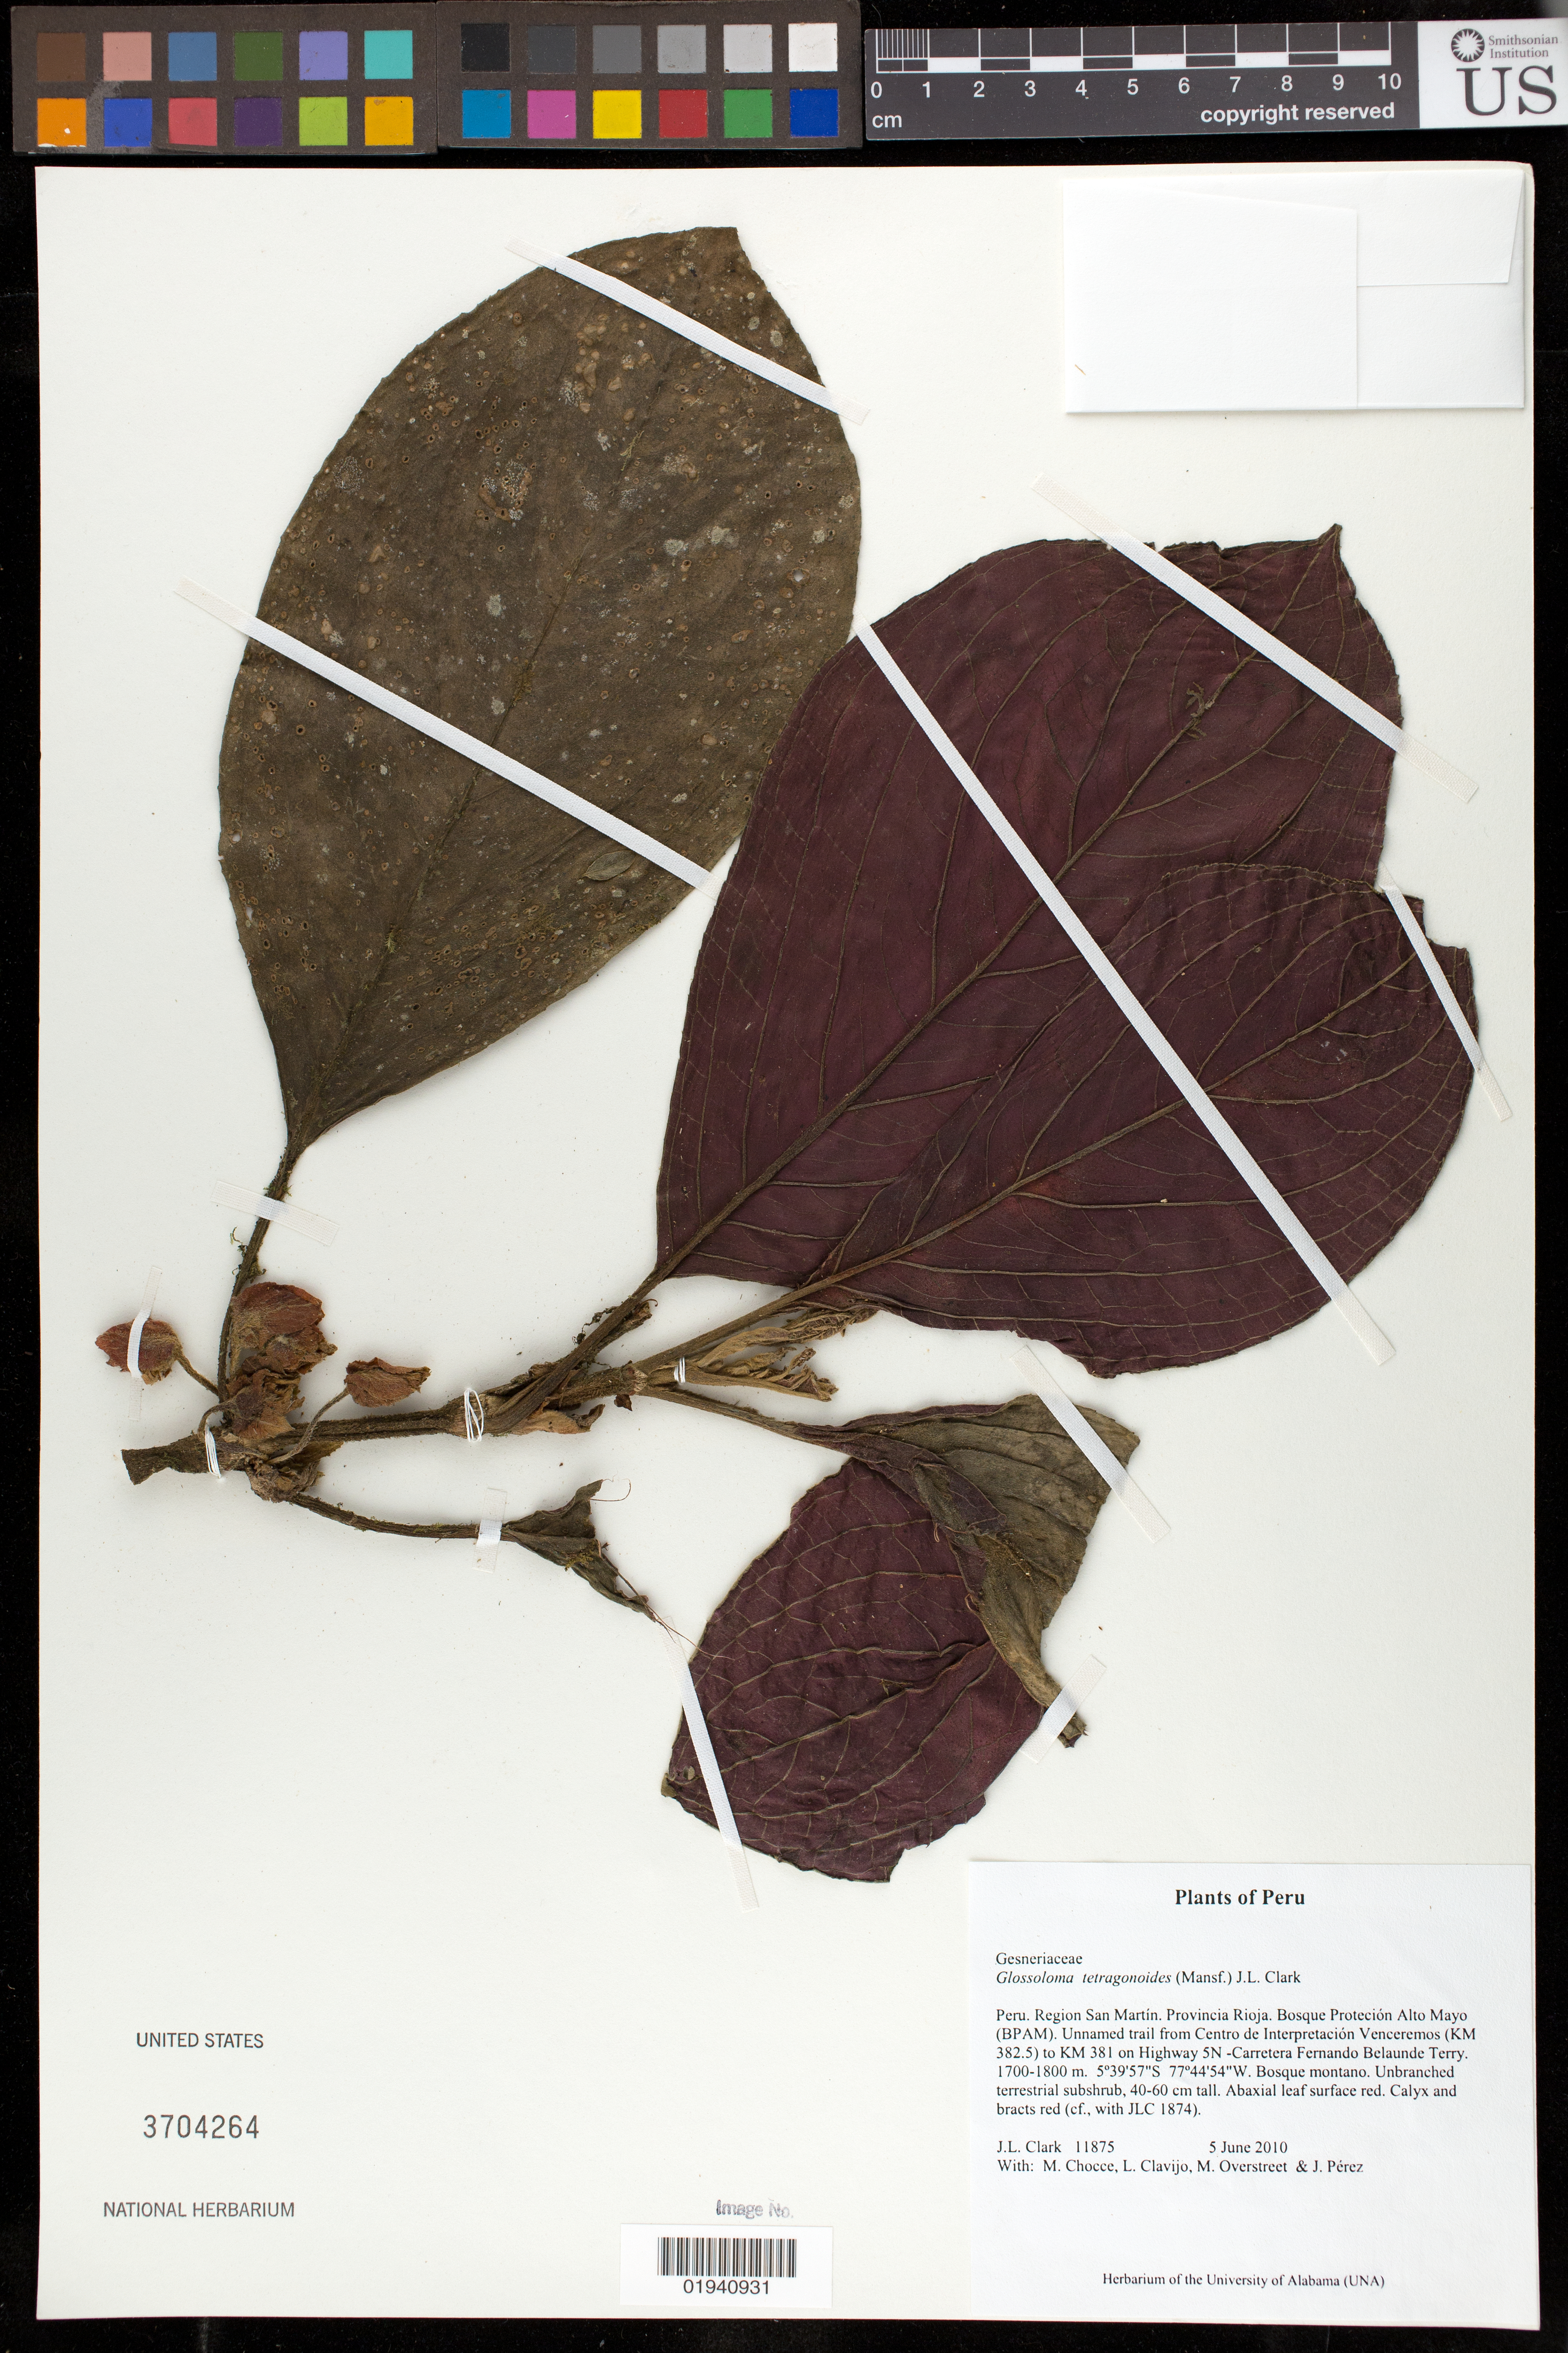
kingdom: Plantae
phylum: Tracheophyta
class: Magnoliopsida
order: Lamiales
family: Gesneriaceae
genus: Glossoloma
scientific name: Glossoloma tetragonoides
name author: (Mansf.) J.L. Clark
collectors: J. L. Clark, M. Chocce, L. Clavijo, M. Overstreet & J. Perez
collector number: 11875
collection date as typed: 5 Jun 2010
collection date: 2010-06-05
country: Peru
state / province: San Martín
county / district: Rioja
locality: Bosque Protecion Alto Mayo (BPAM). Unnamed trail from Centro de Interpretacion Venceremos (KM 382.5) to KM 381 on Highway 5N. Carretera Fernando Belaunde Terry.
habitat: Bosque montano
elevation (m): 1700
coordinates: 5 39 57 S, 77 44 54 W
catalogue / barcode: US 3704264